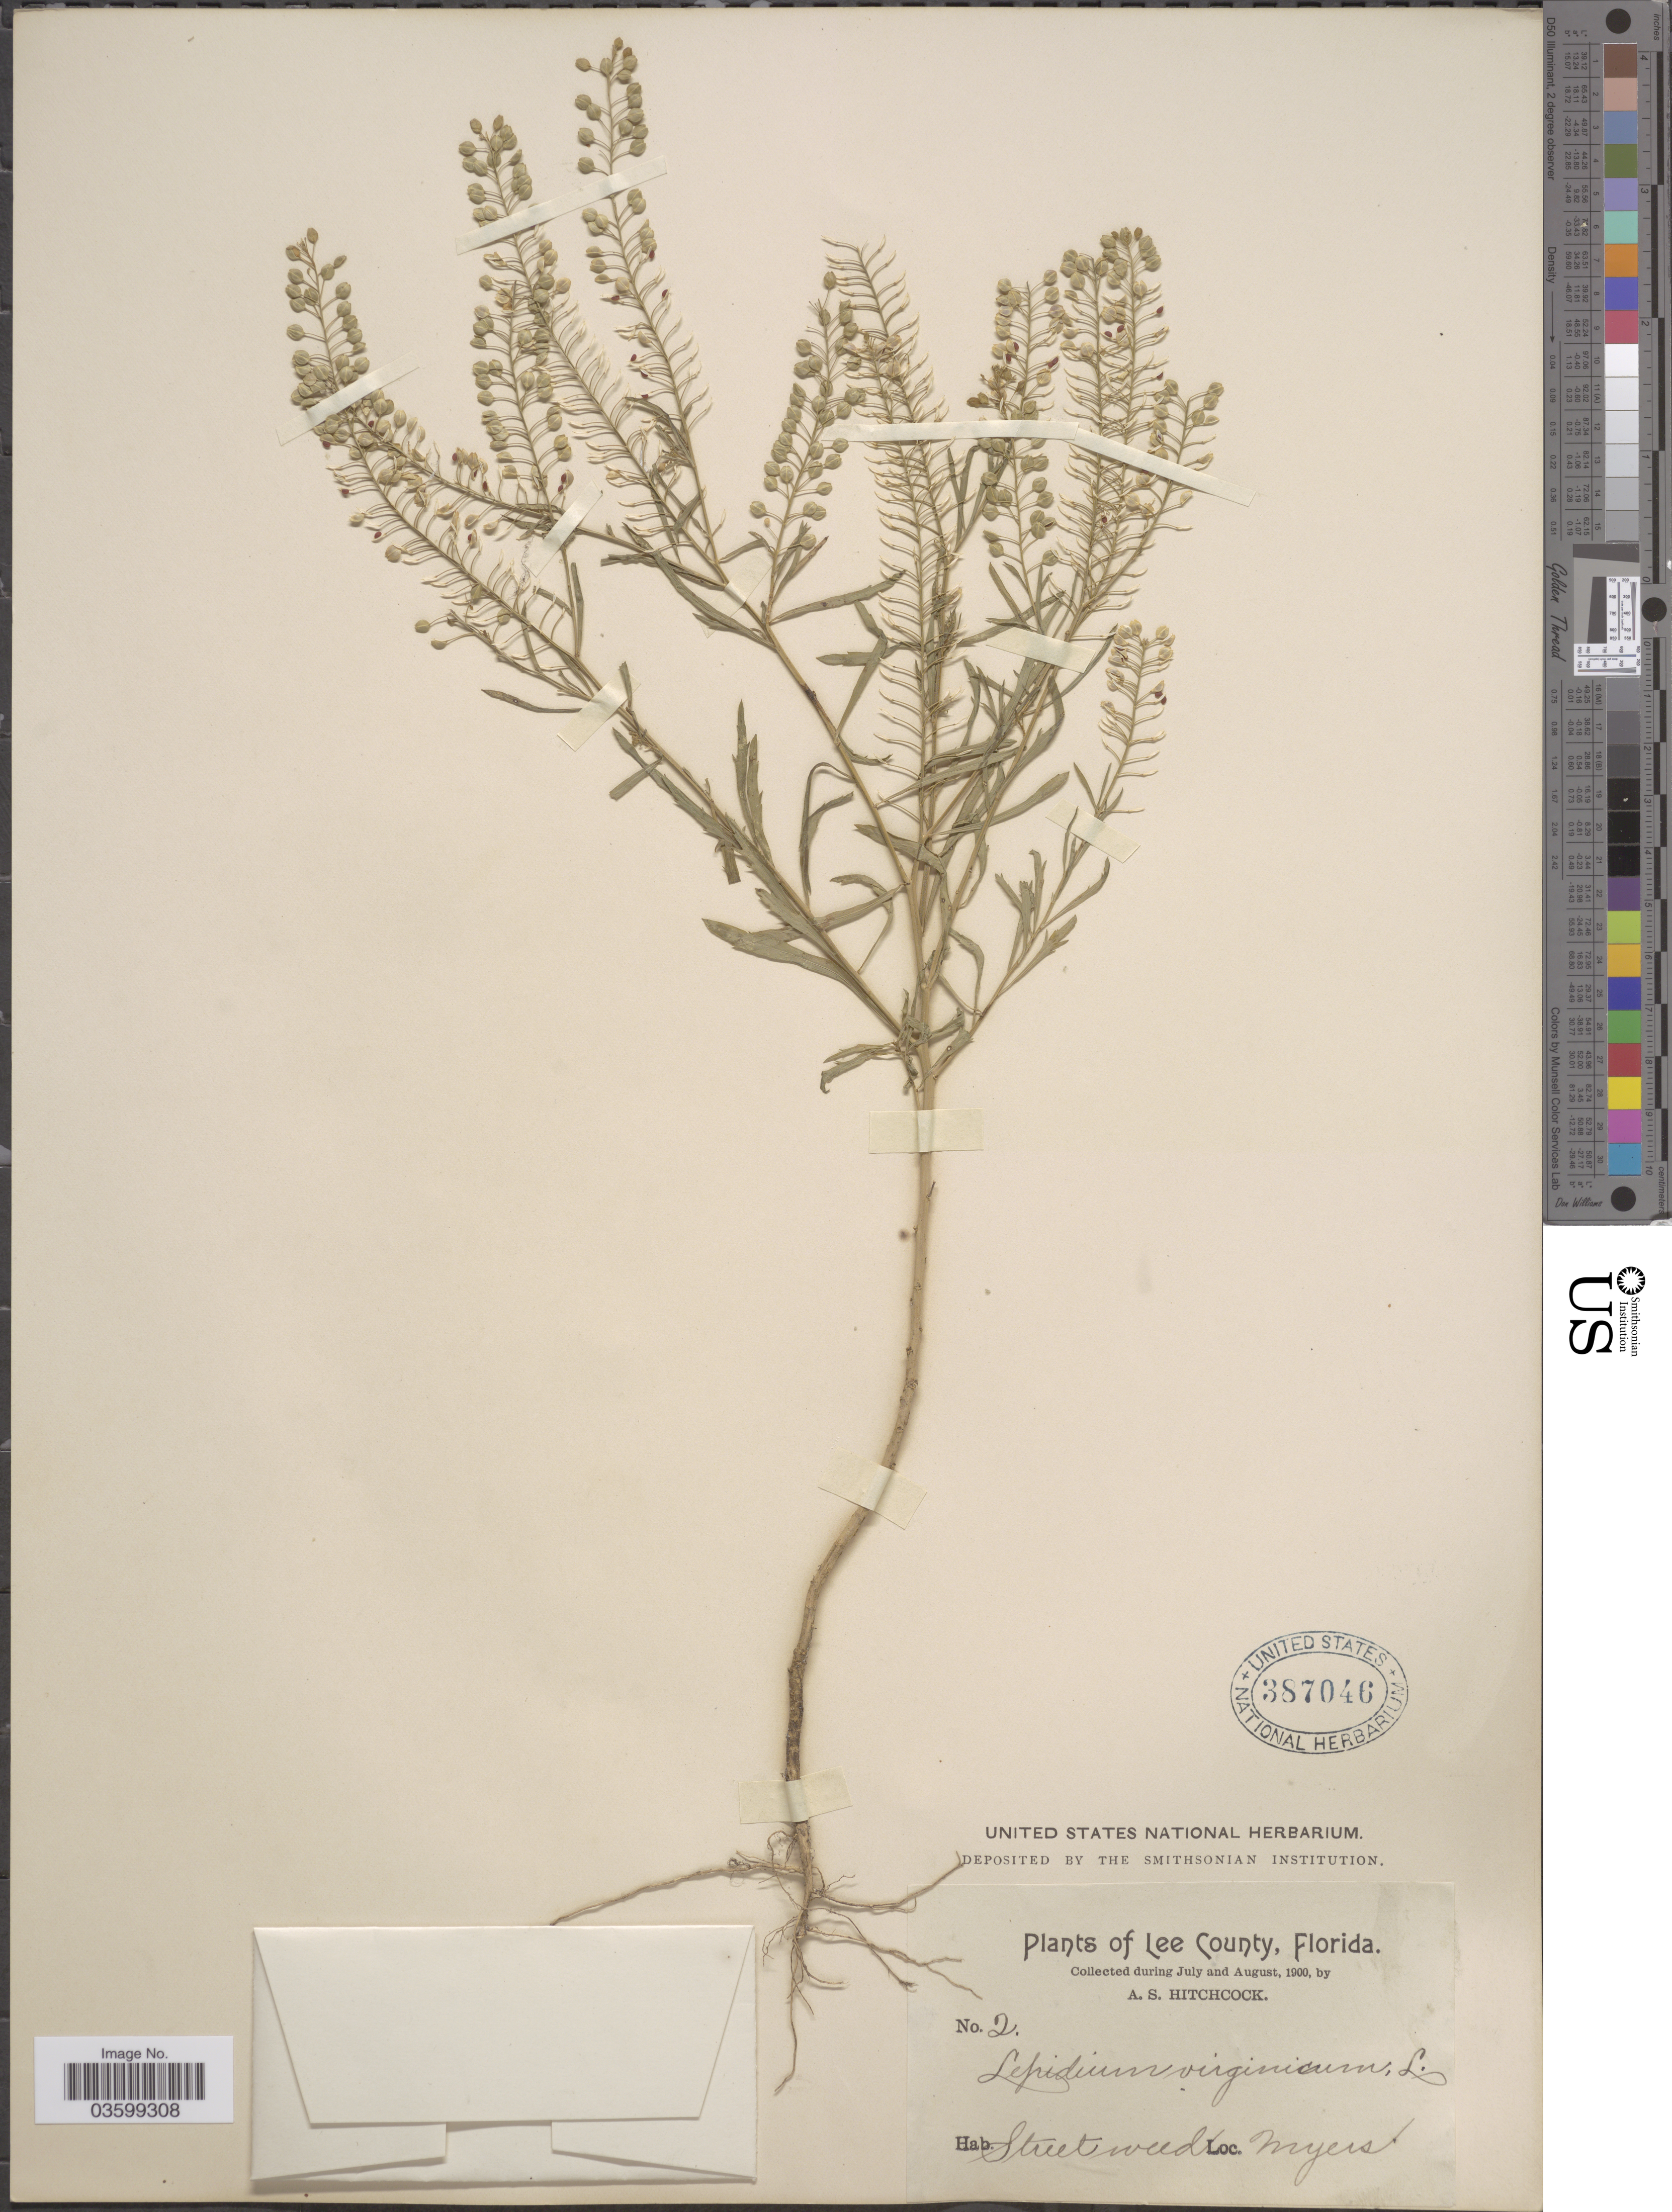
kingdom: Plantae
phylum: Tracheophyta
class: Magnoliopsida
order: Brassicales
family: Brassicaceae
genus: Lepidium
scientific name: Lepidium virginicum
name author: L.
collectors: A. S. Hitchcock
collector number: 2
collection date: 1900-07/1900-08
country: United States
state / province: Florida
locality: Lee County. Myers.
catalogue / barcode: US 387046